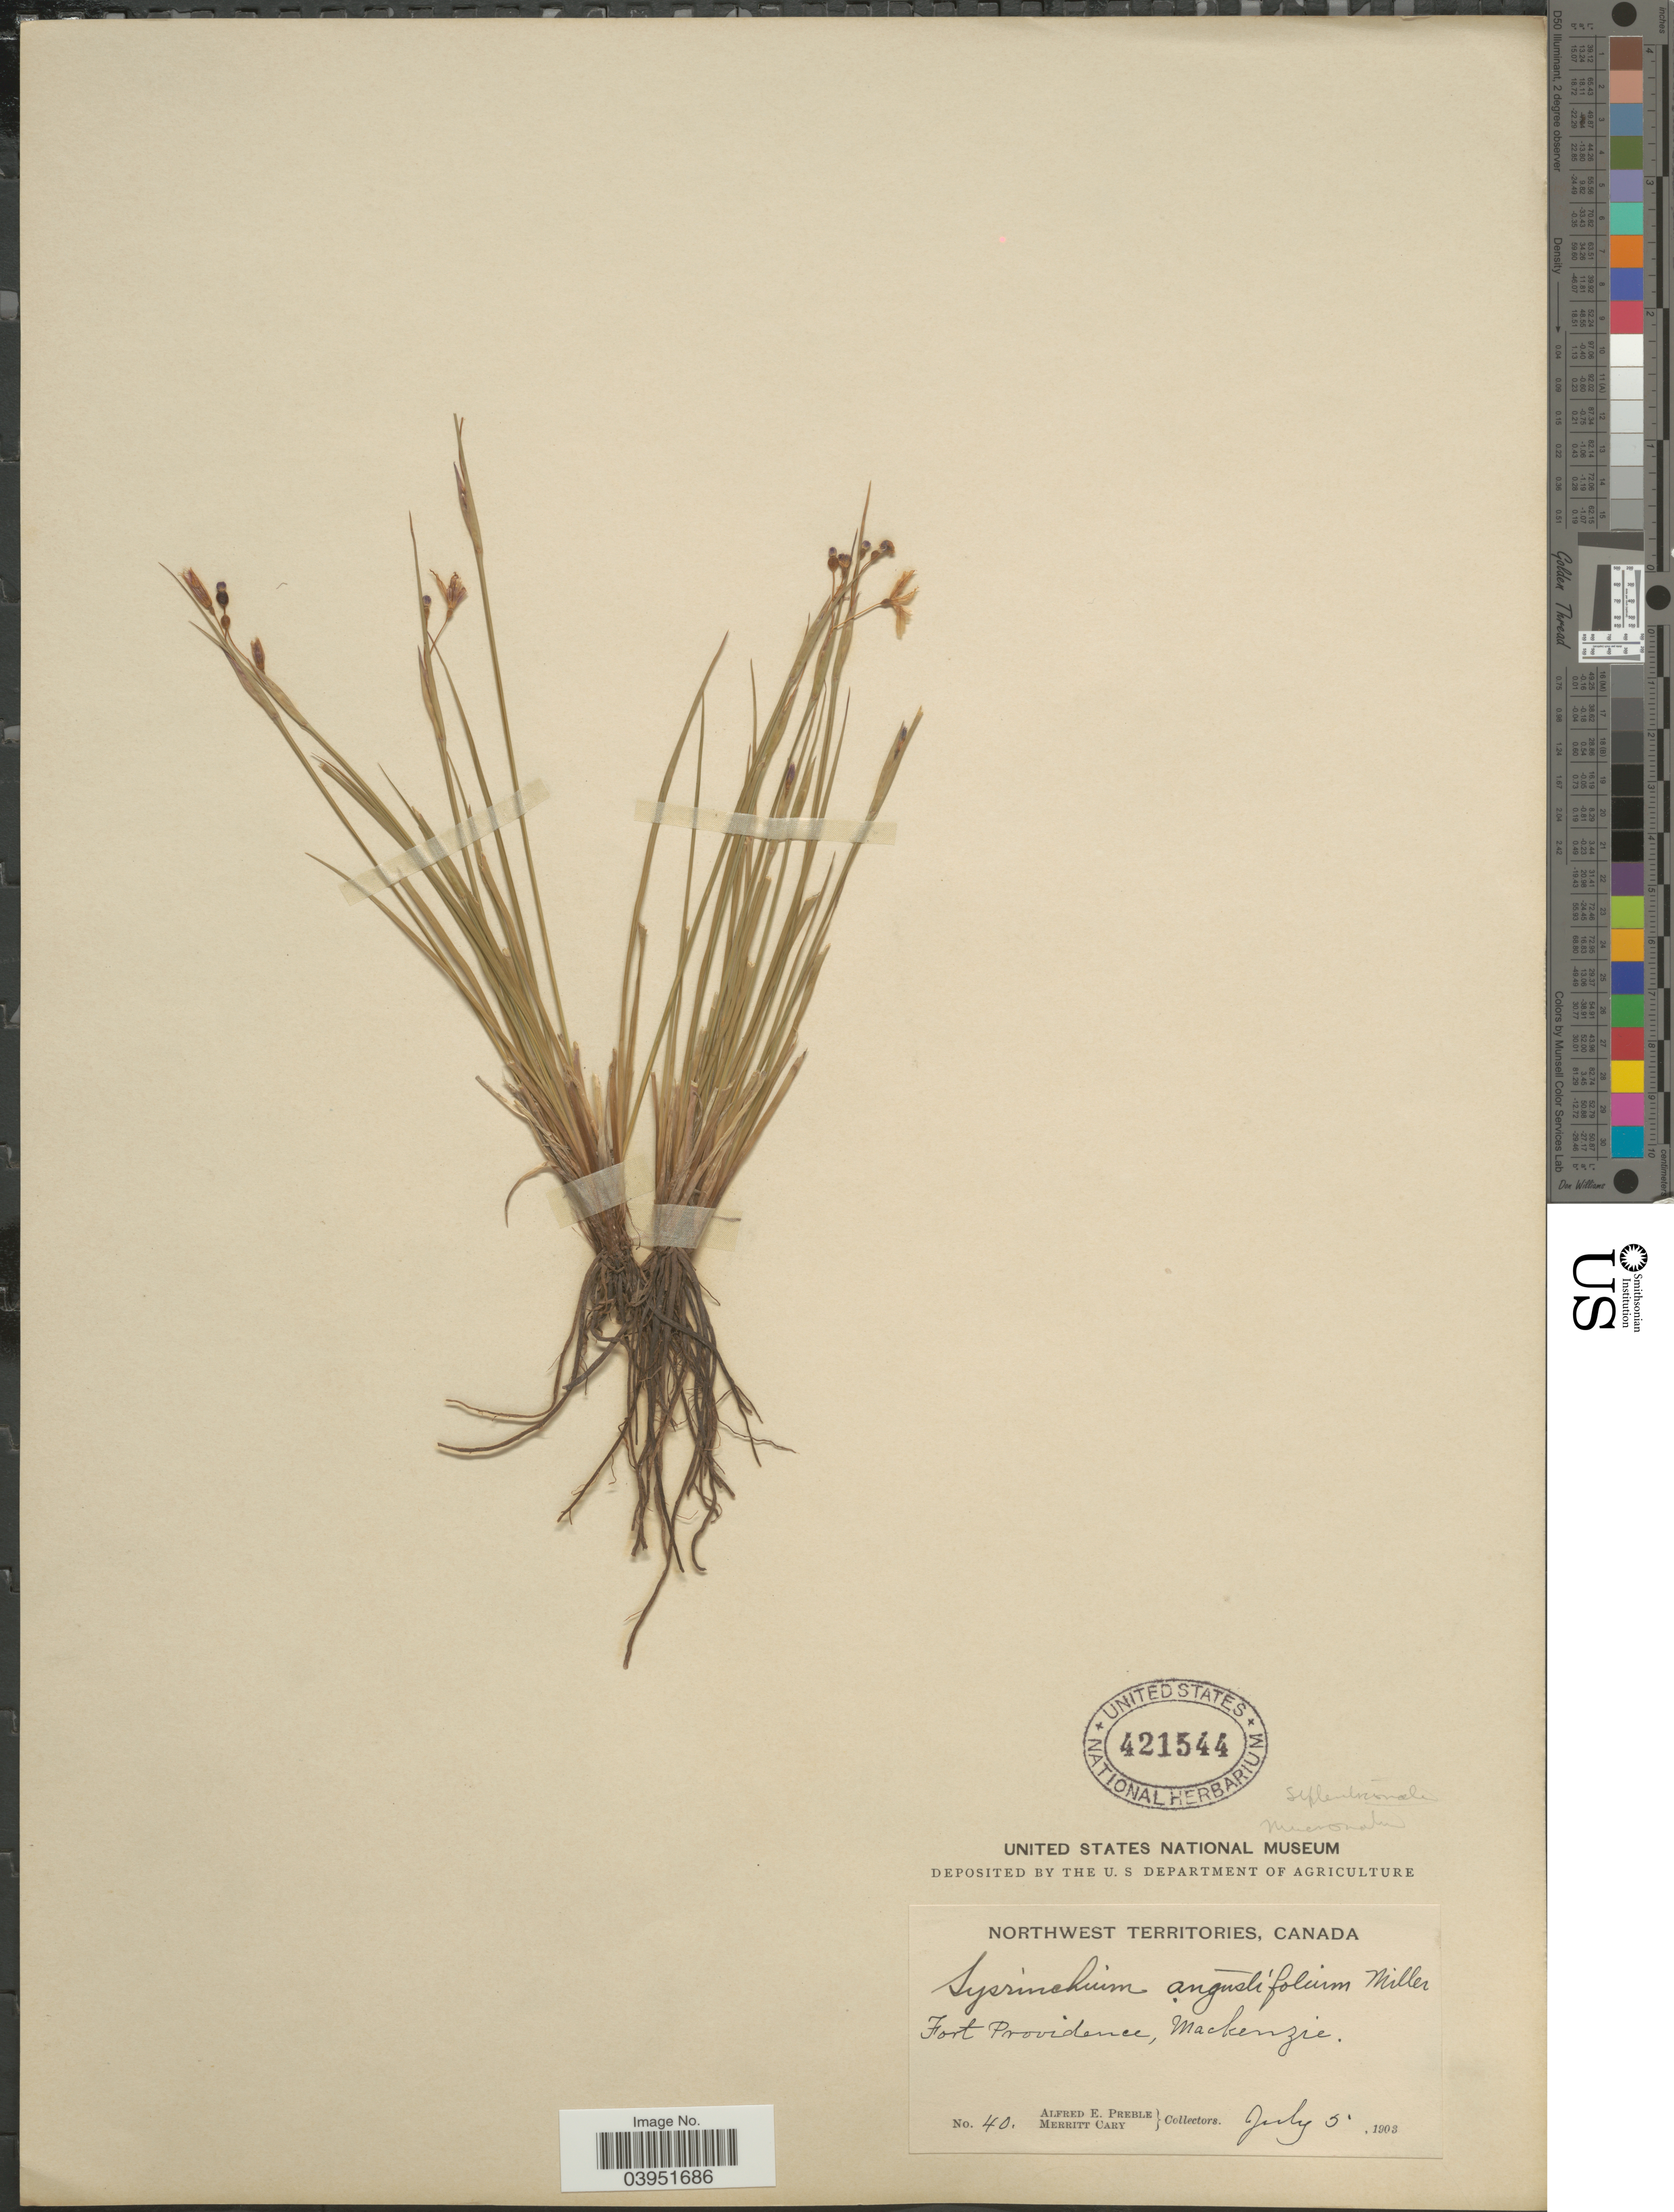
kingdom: Plantae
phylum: Tracheophyta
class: Liliopsida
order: Asparagales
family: Iridaceae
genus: Sisyrinchium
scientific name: Sisyrinchium septentrionale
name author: E.P. Bicknell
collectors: A. Preble & M. Cary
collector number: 40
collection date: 1903-07-05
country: Canada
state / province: Northwest Territories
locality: Fort Providence, Mackenzie.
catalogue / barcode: US 421544